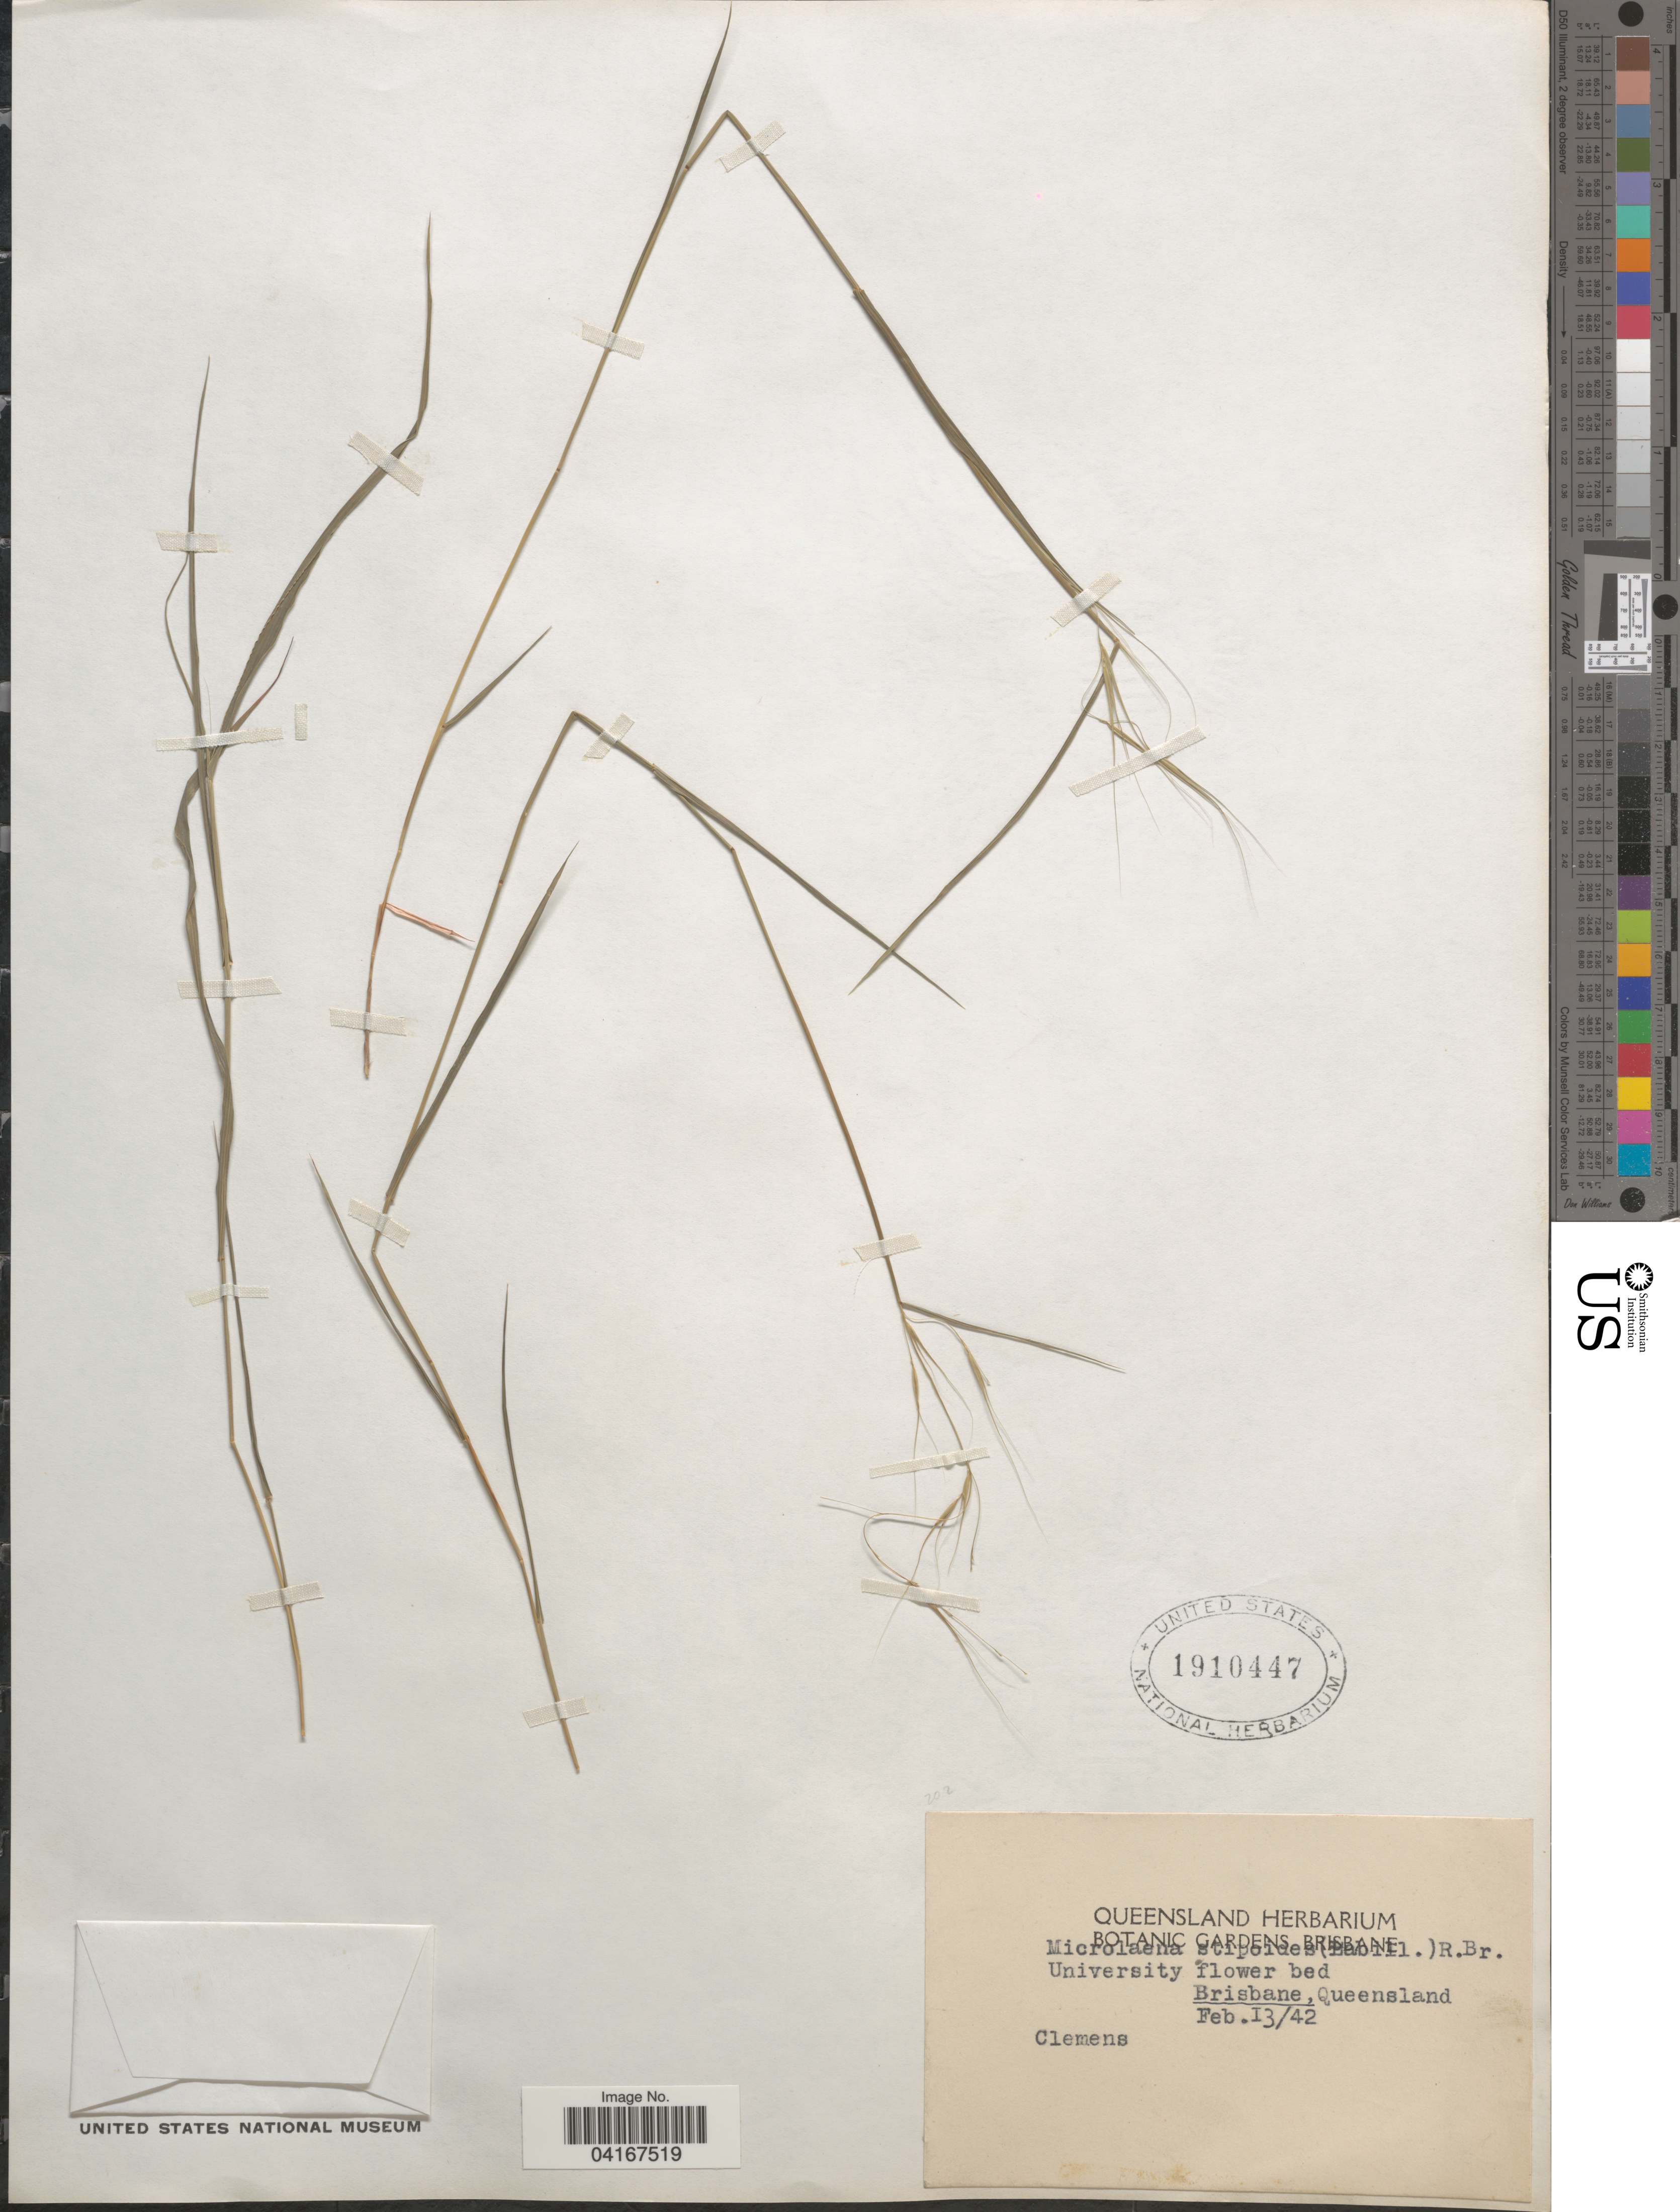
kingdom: Plantae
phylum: Tracheophyta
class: Liliopsida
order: Poales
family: Poaceae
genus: Microlaena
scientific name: Microlaena stipoides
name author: (Labill.) R. Br.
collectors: -. Clemens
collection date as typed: Transcribed d/m/y: 13/2/42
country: Australia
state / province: Queensland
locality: Brisbane.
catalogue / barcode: US 1910477